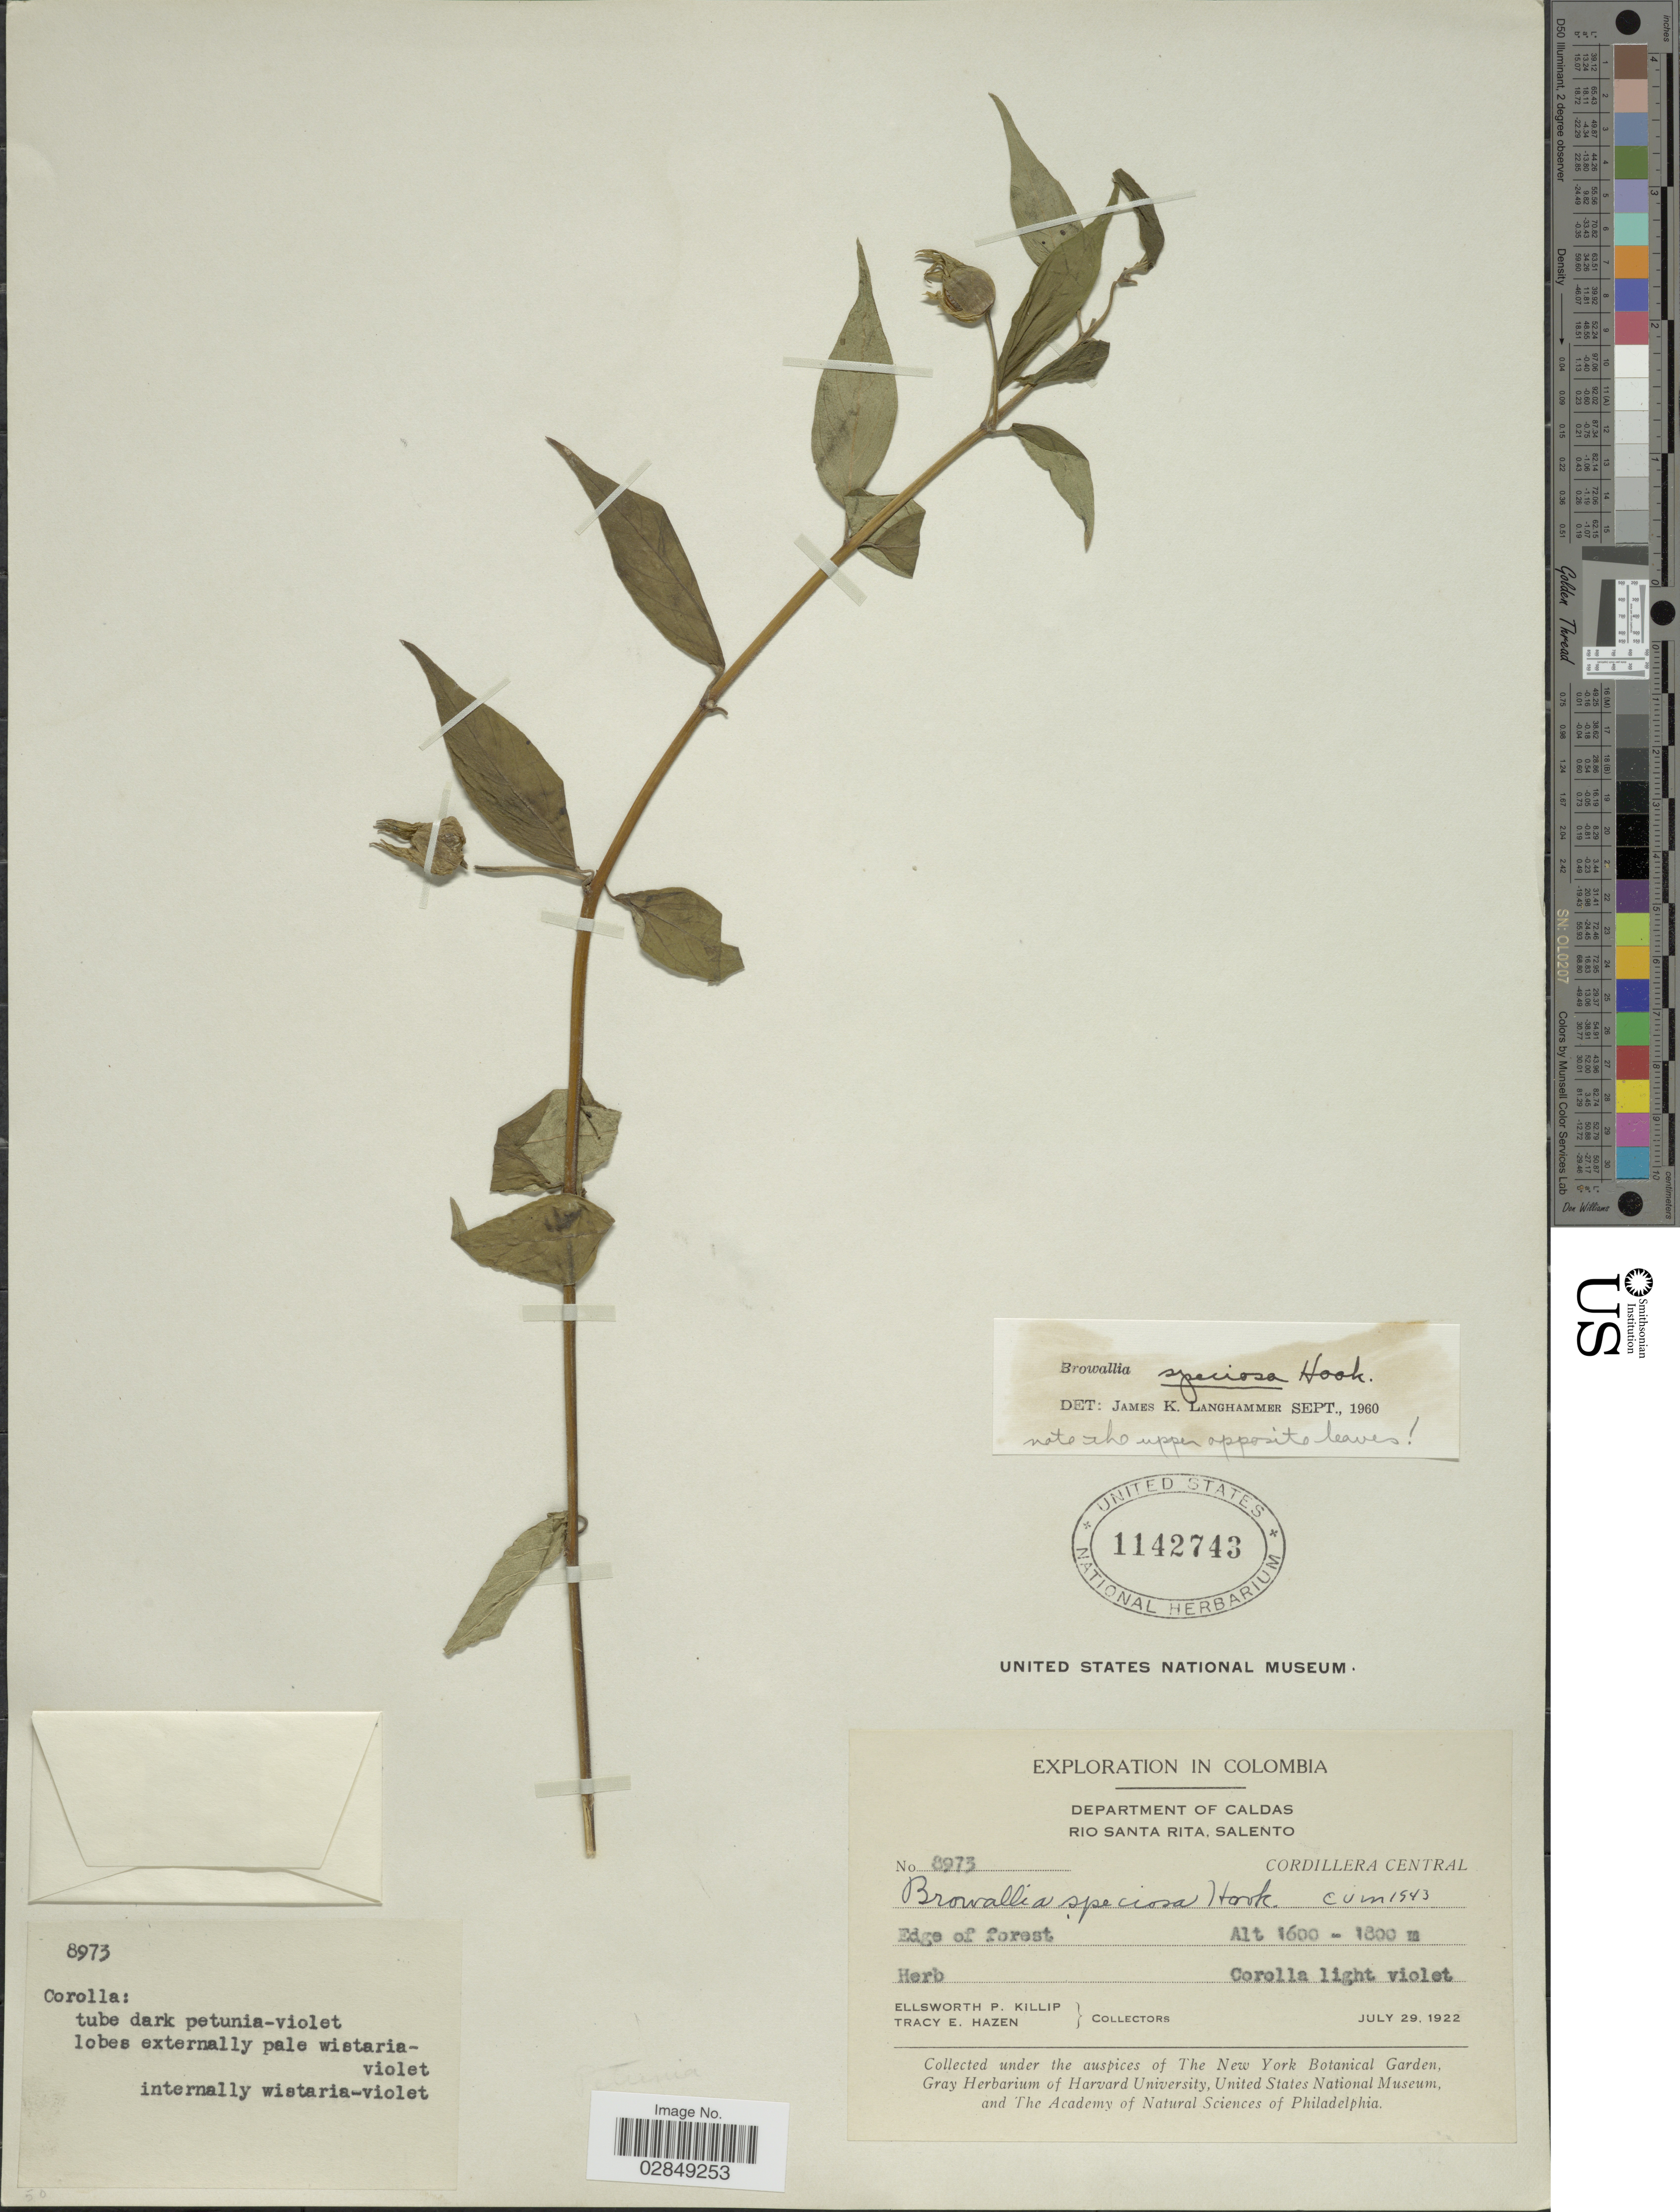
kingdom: Plantae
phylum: Tracheophyta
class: Magnoliopsida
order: Solanales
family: Solanaceae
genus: Browallia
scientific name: Browallia speciosa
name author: Hook.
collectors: E. P. Killip & T. E. Hazen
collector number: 8973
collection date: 1922-07-29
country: Colombia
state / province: Caldas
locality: Department of Caldas. Rio Santa Rita, Salento. Cordillera Central.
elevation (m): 1600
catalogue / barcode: US 1142743